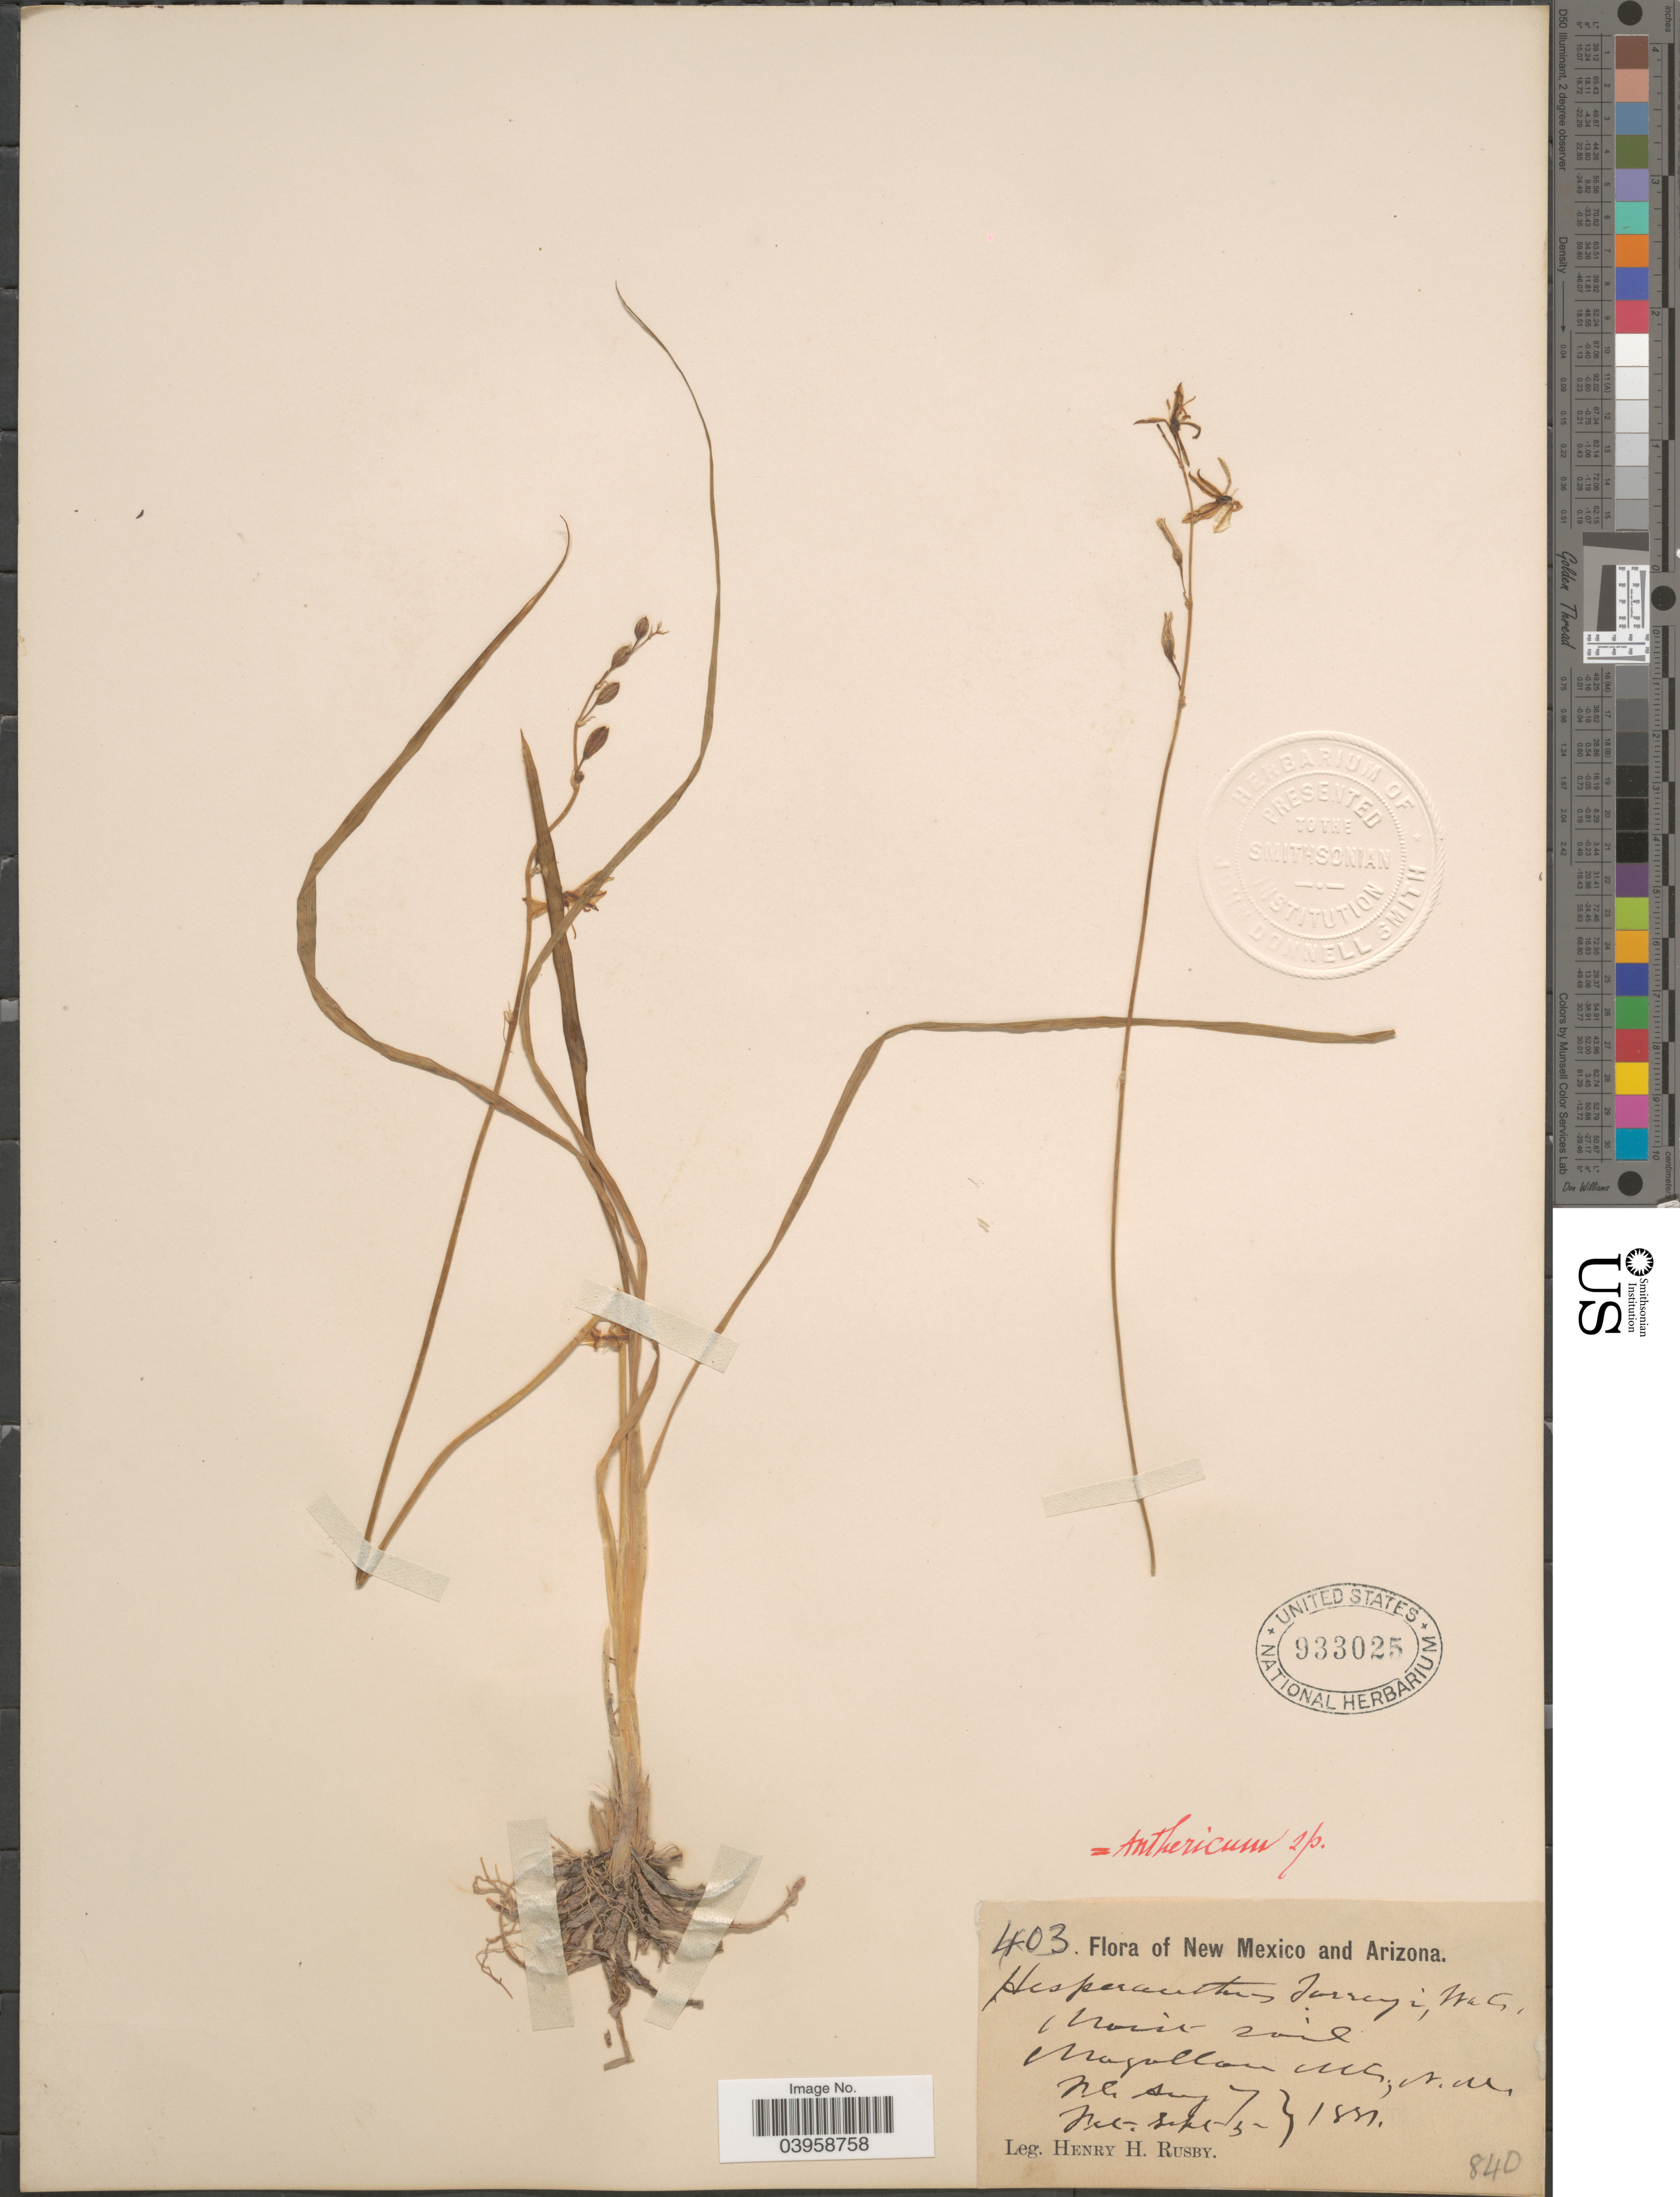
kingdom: Plantae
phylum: Tracheophyta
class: Liliopsida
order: Asparagales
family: Asparagaceae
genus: Anthericum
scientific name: Anthericum torreyi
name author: Baker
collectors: H. H. Rusby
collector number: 403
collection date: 1881-08-07/1881-09-05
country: United States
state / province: New Mexico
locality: Mogollon Mts.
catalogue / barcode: US 933025